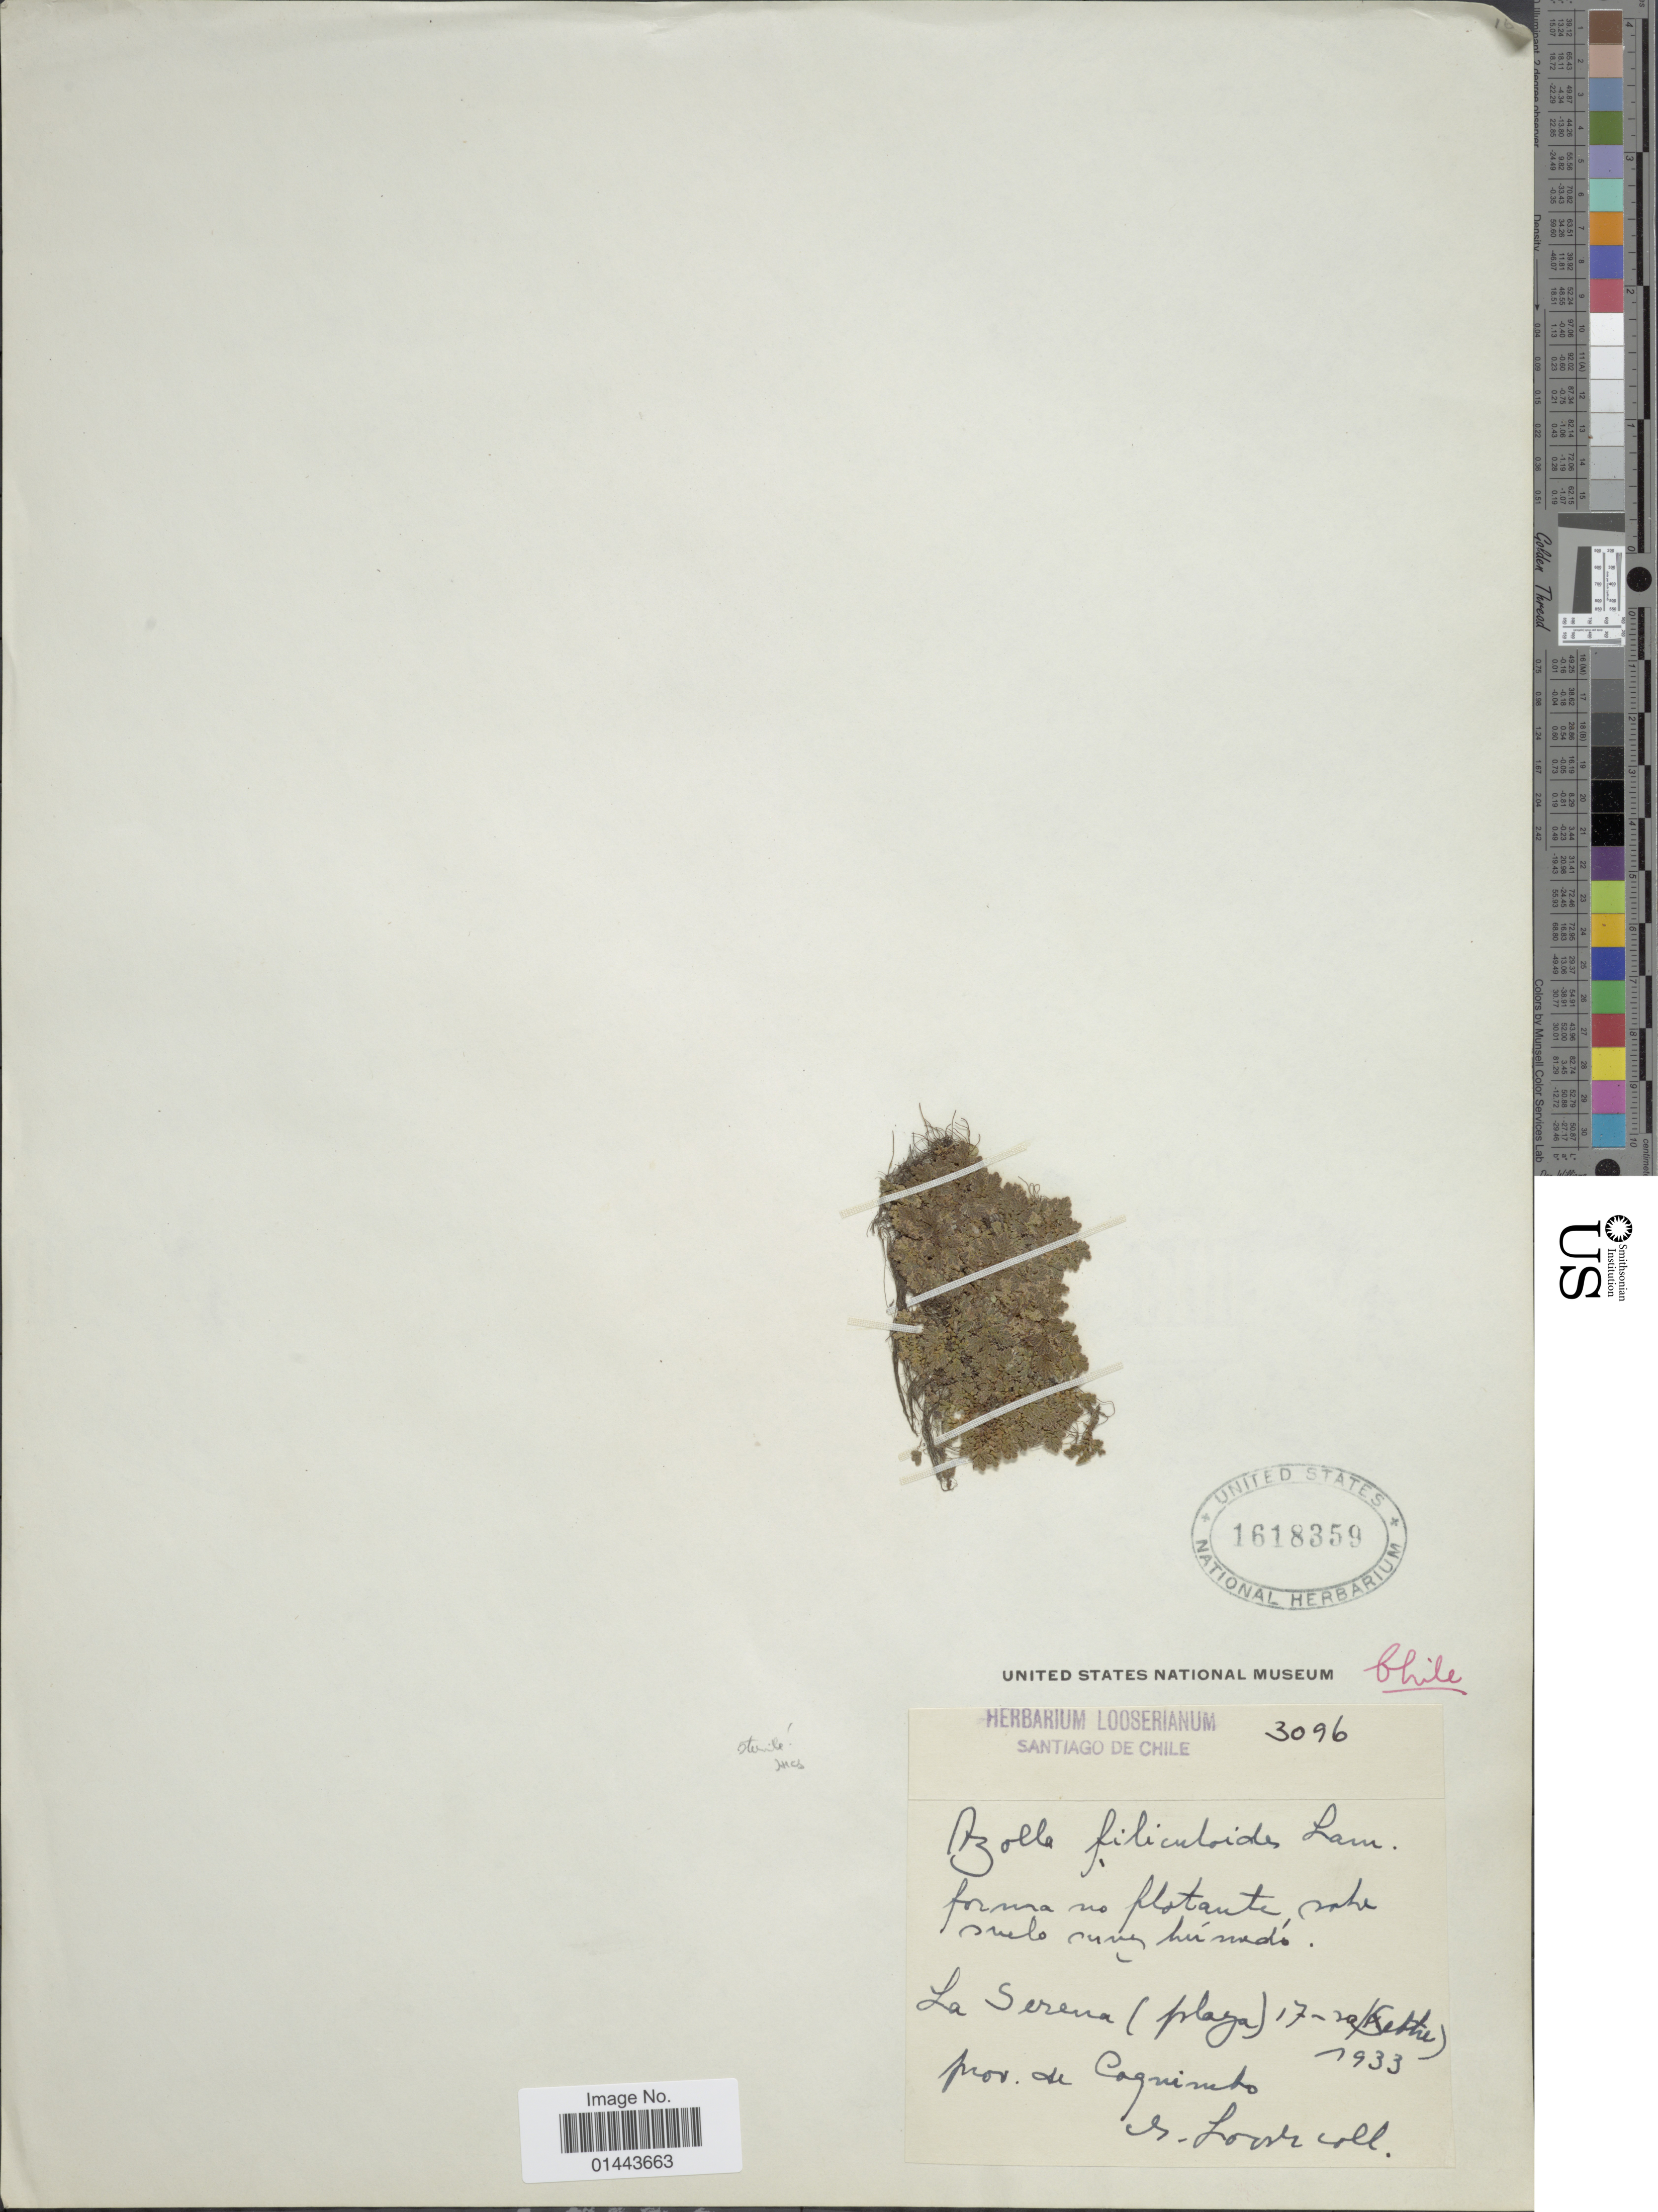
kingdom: Plantae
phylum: Tracheophyta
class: Polypodiopsida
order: Salviniales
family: Salviniaceae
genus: Azolla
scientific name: Azolla filiculoides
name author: Lam.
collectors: G. Looser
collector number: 3096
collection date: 1933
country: Chile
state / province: Coquimbo (IV)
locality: La Serena (Playa)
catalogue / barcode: US 1618359